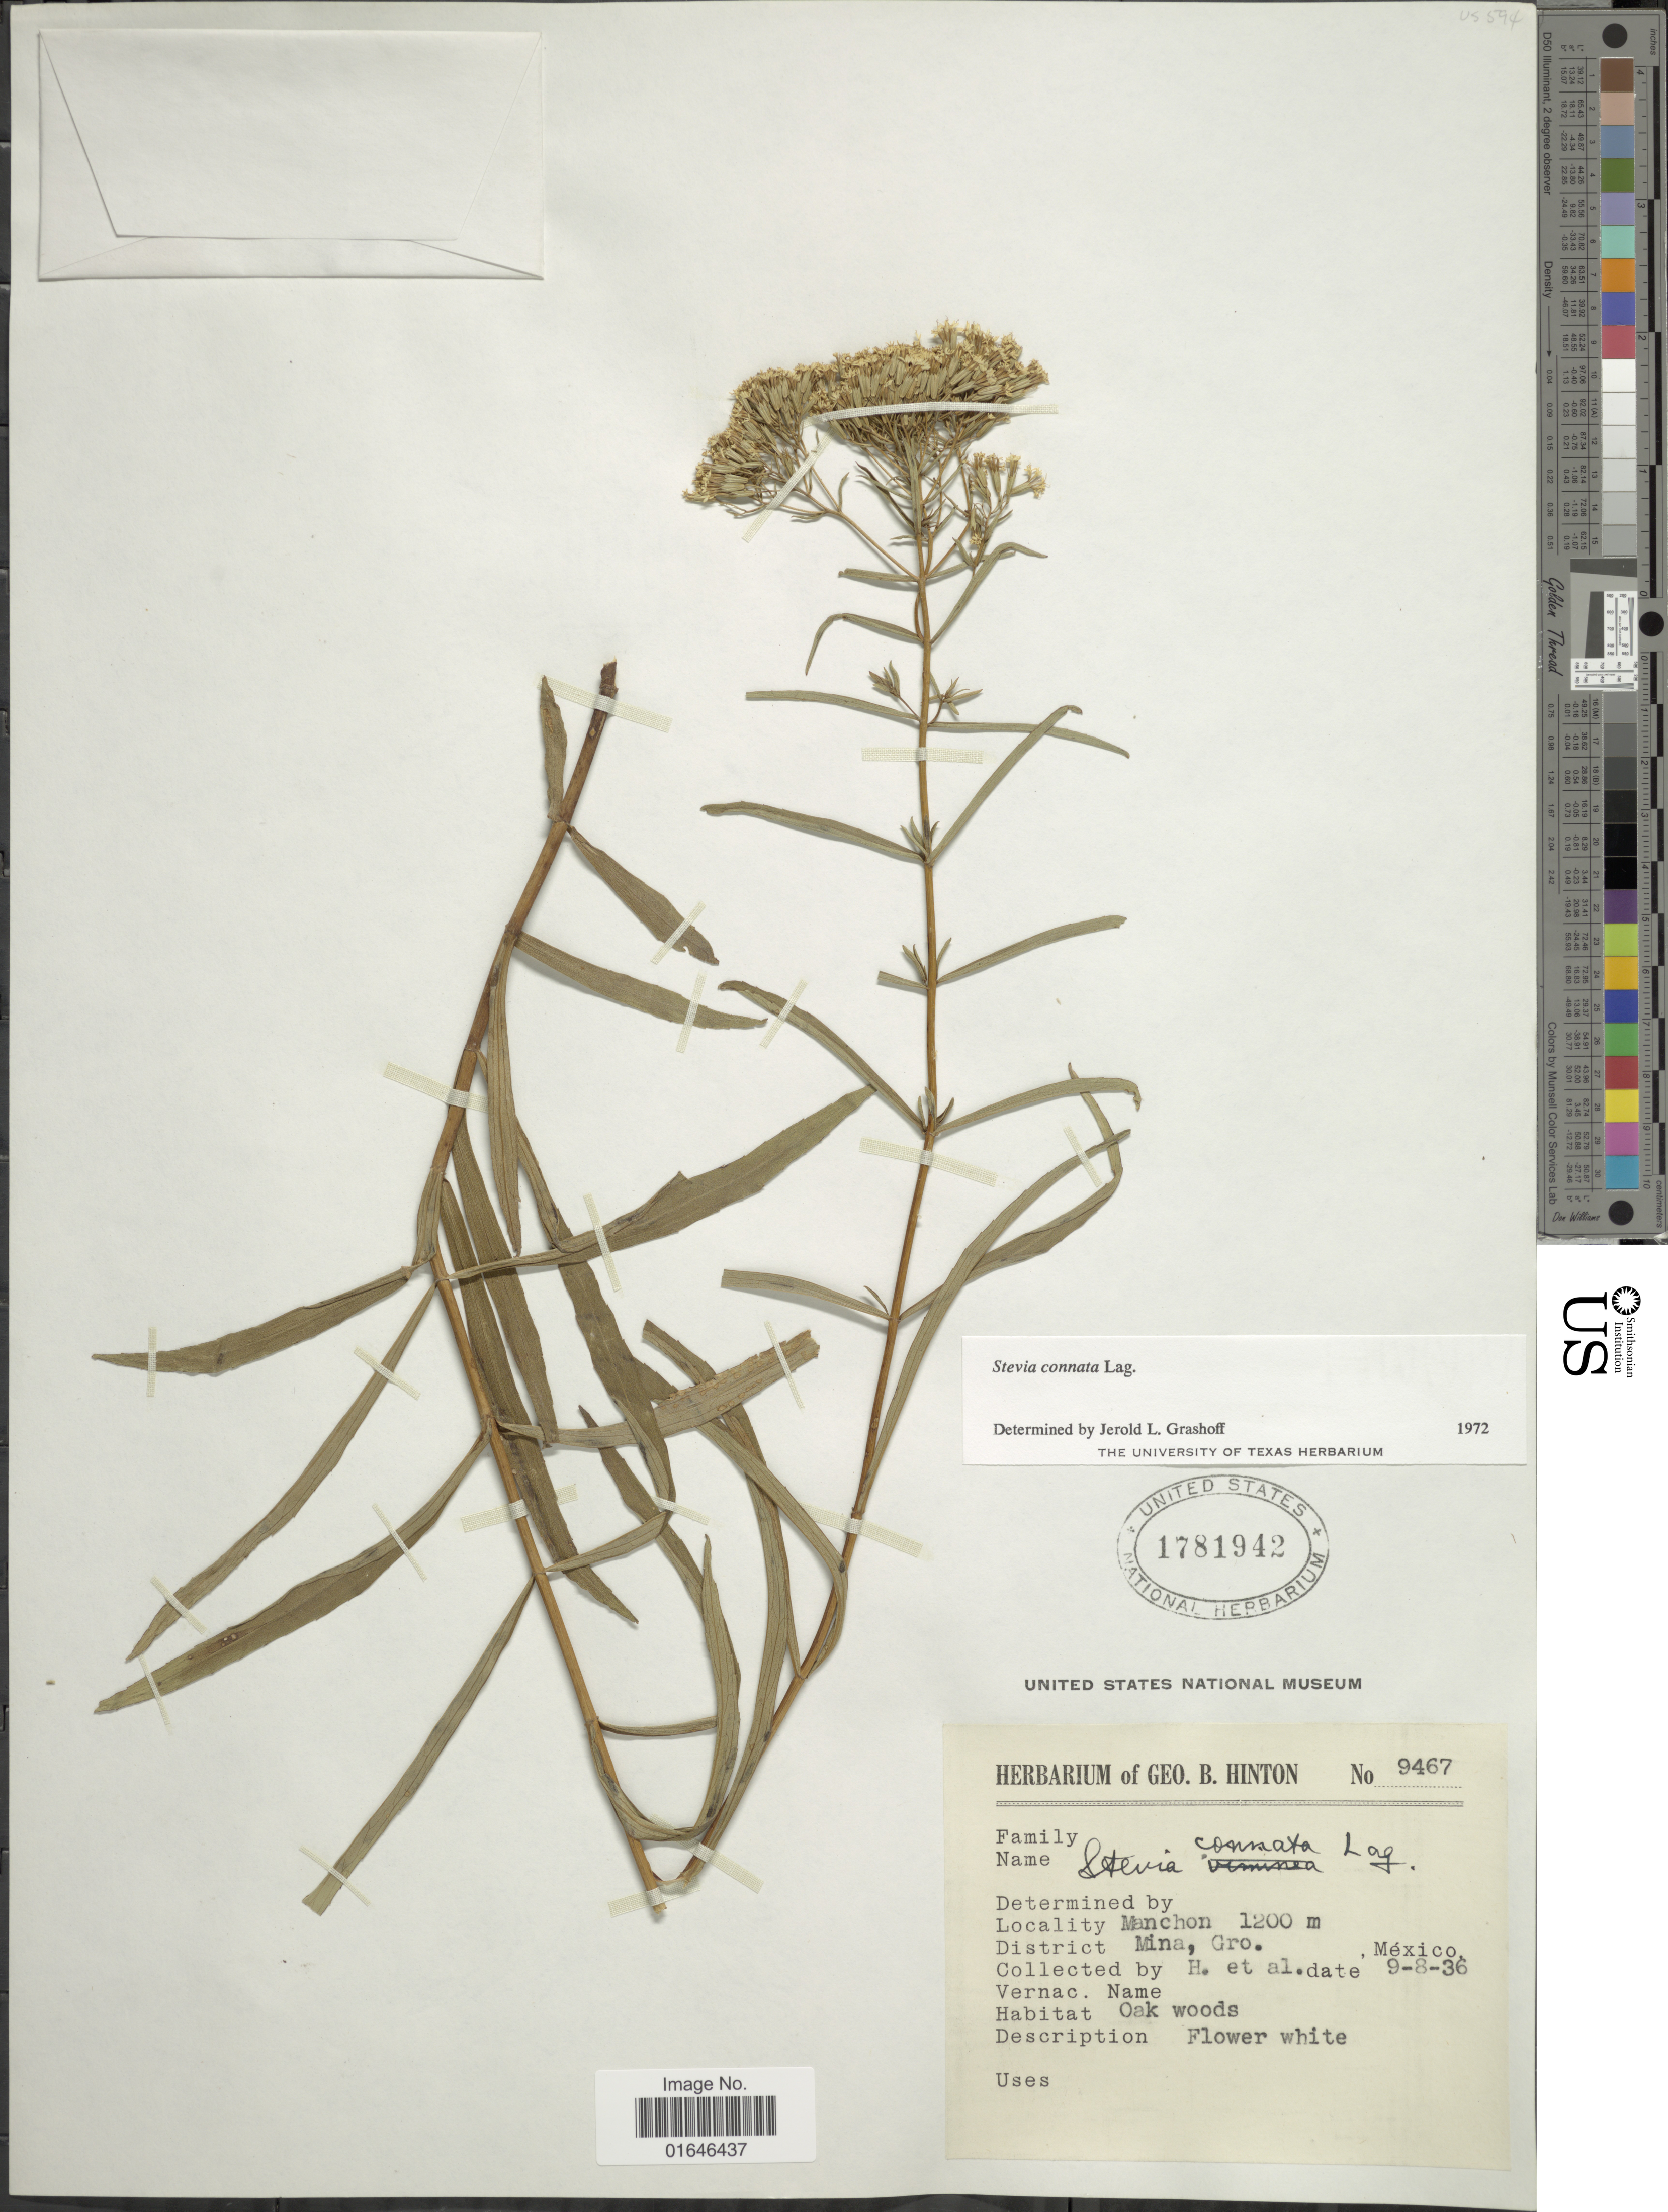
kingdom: Plantae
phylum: Tracheophyta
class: Magnoliopsida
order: Asterales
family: Asteraceae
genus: Stevia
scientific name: Stevia connata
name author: Lag.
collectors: G. B. Hinton & et al.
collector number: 9467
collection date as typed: Transcribed d/m/y: 9/8/36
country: Mexico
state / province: Guerrero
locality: Manchon, District Mina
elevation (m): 1200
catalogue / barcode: US 1781942